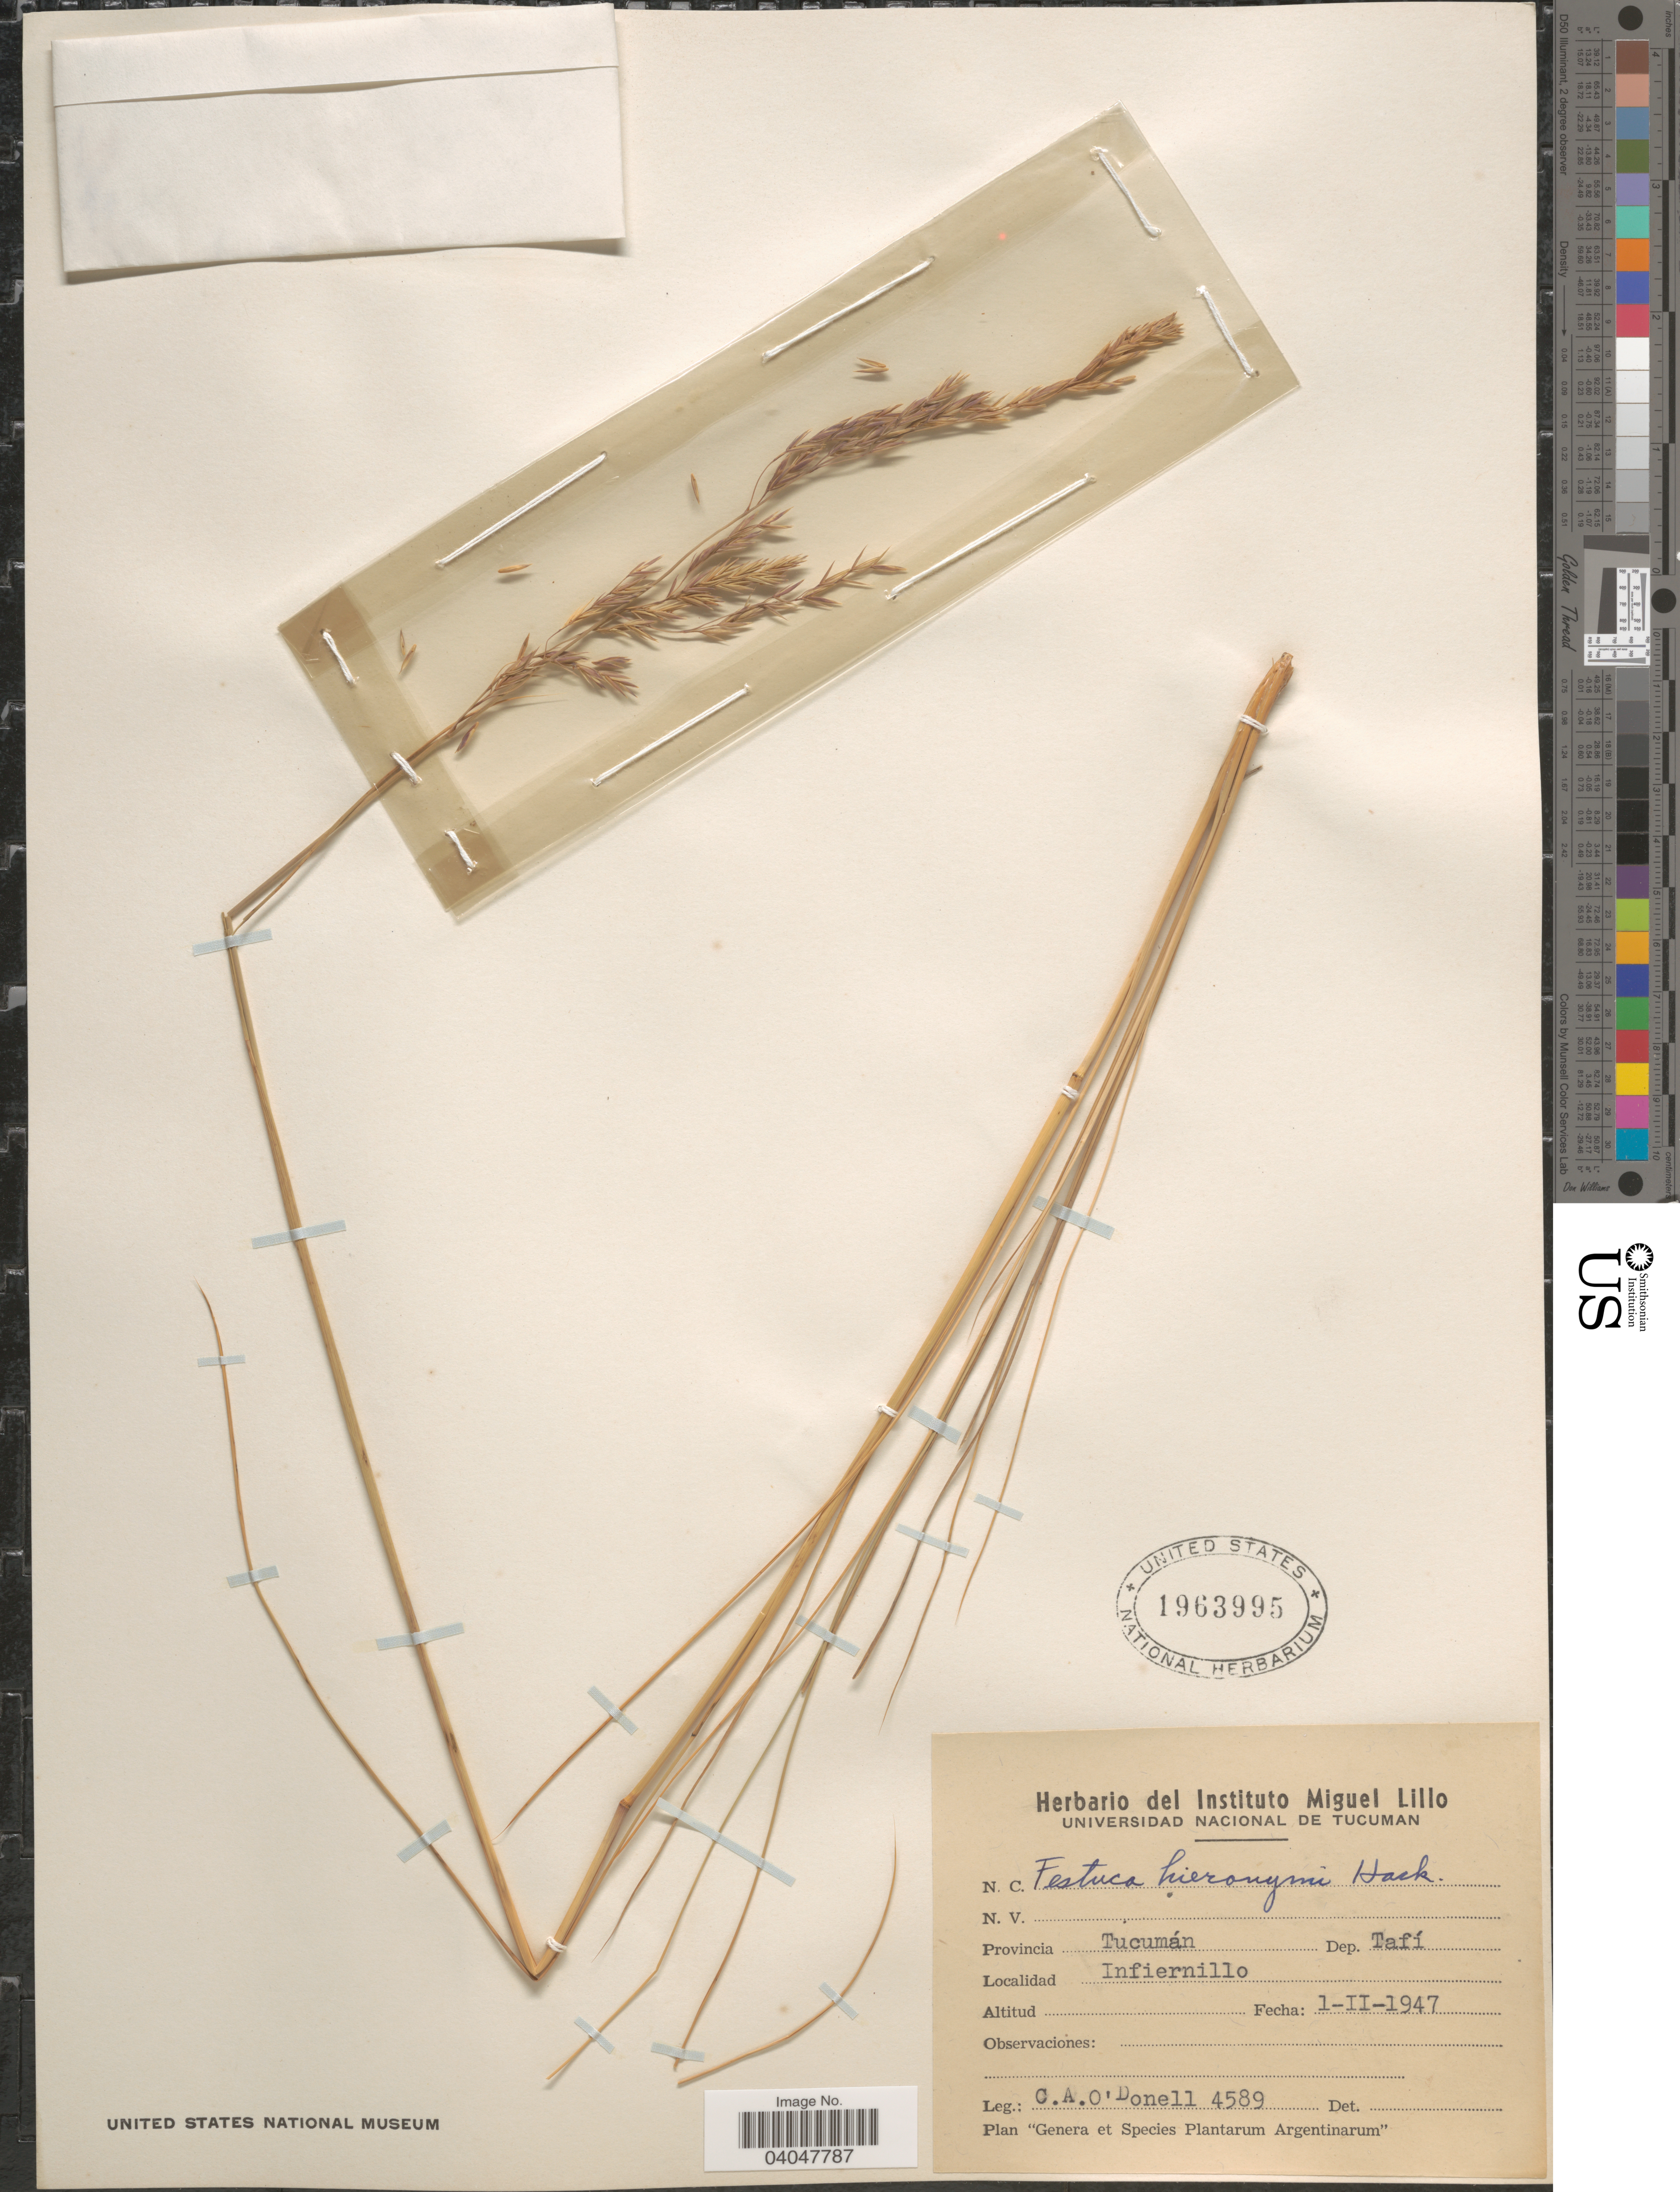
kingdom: Plantae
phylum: Tracheophyta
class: Liliopsida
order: Poales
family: Poaceae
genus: Festuca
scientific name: Festuca hieronymi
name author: Hack.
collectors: C. A. O'Donell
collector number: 4589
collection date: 1947-02-01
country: Argentina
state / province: Tucuman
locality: Infiernillo. Dep. Tafí.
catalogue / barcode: US 1963995